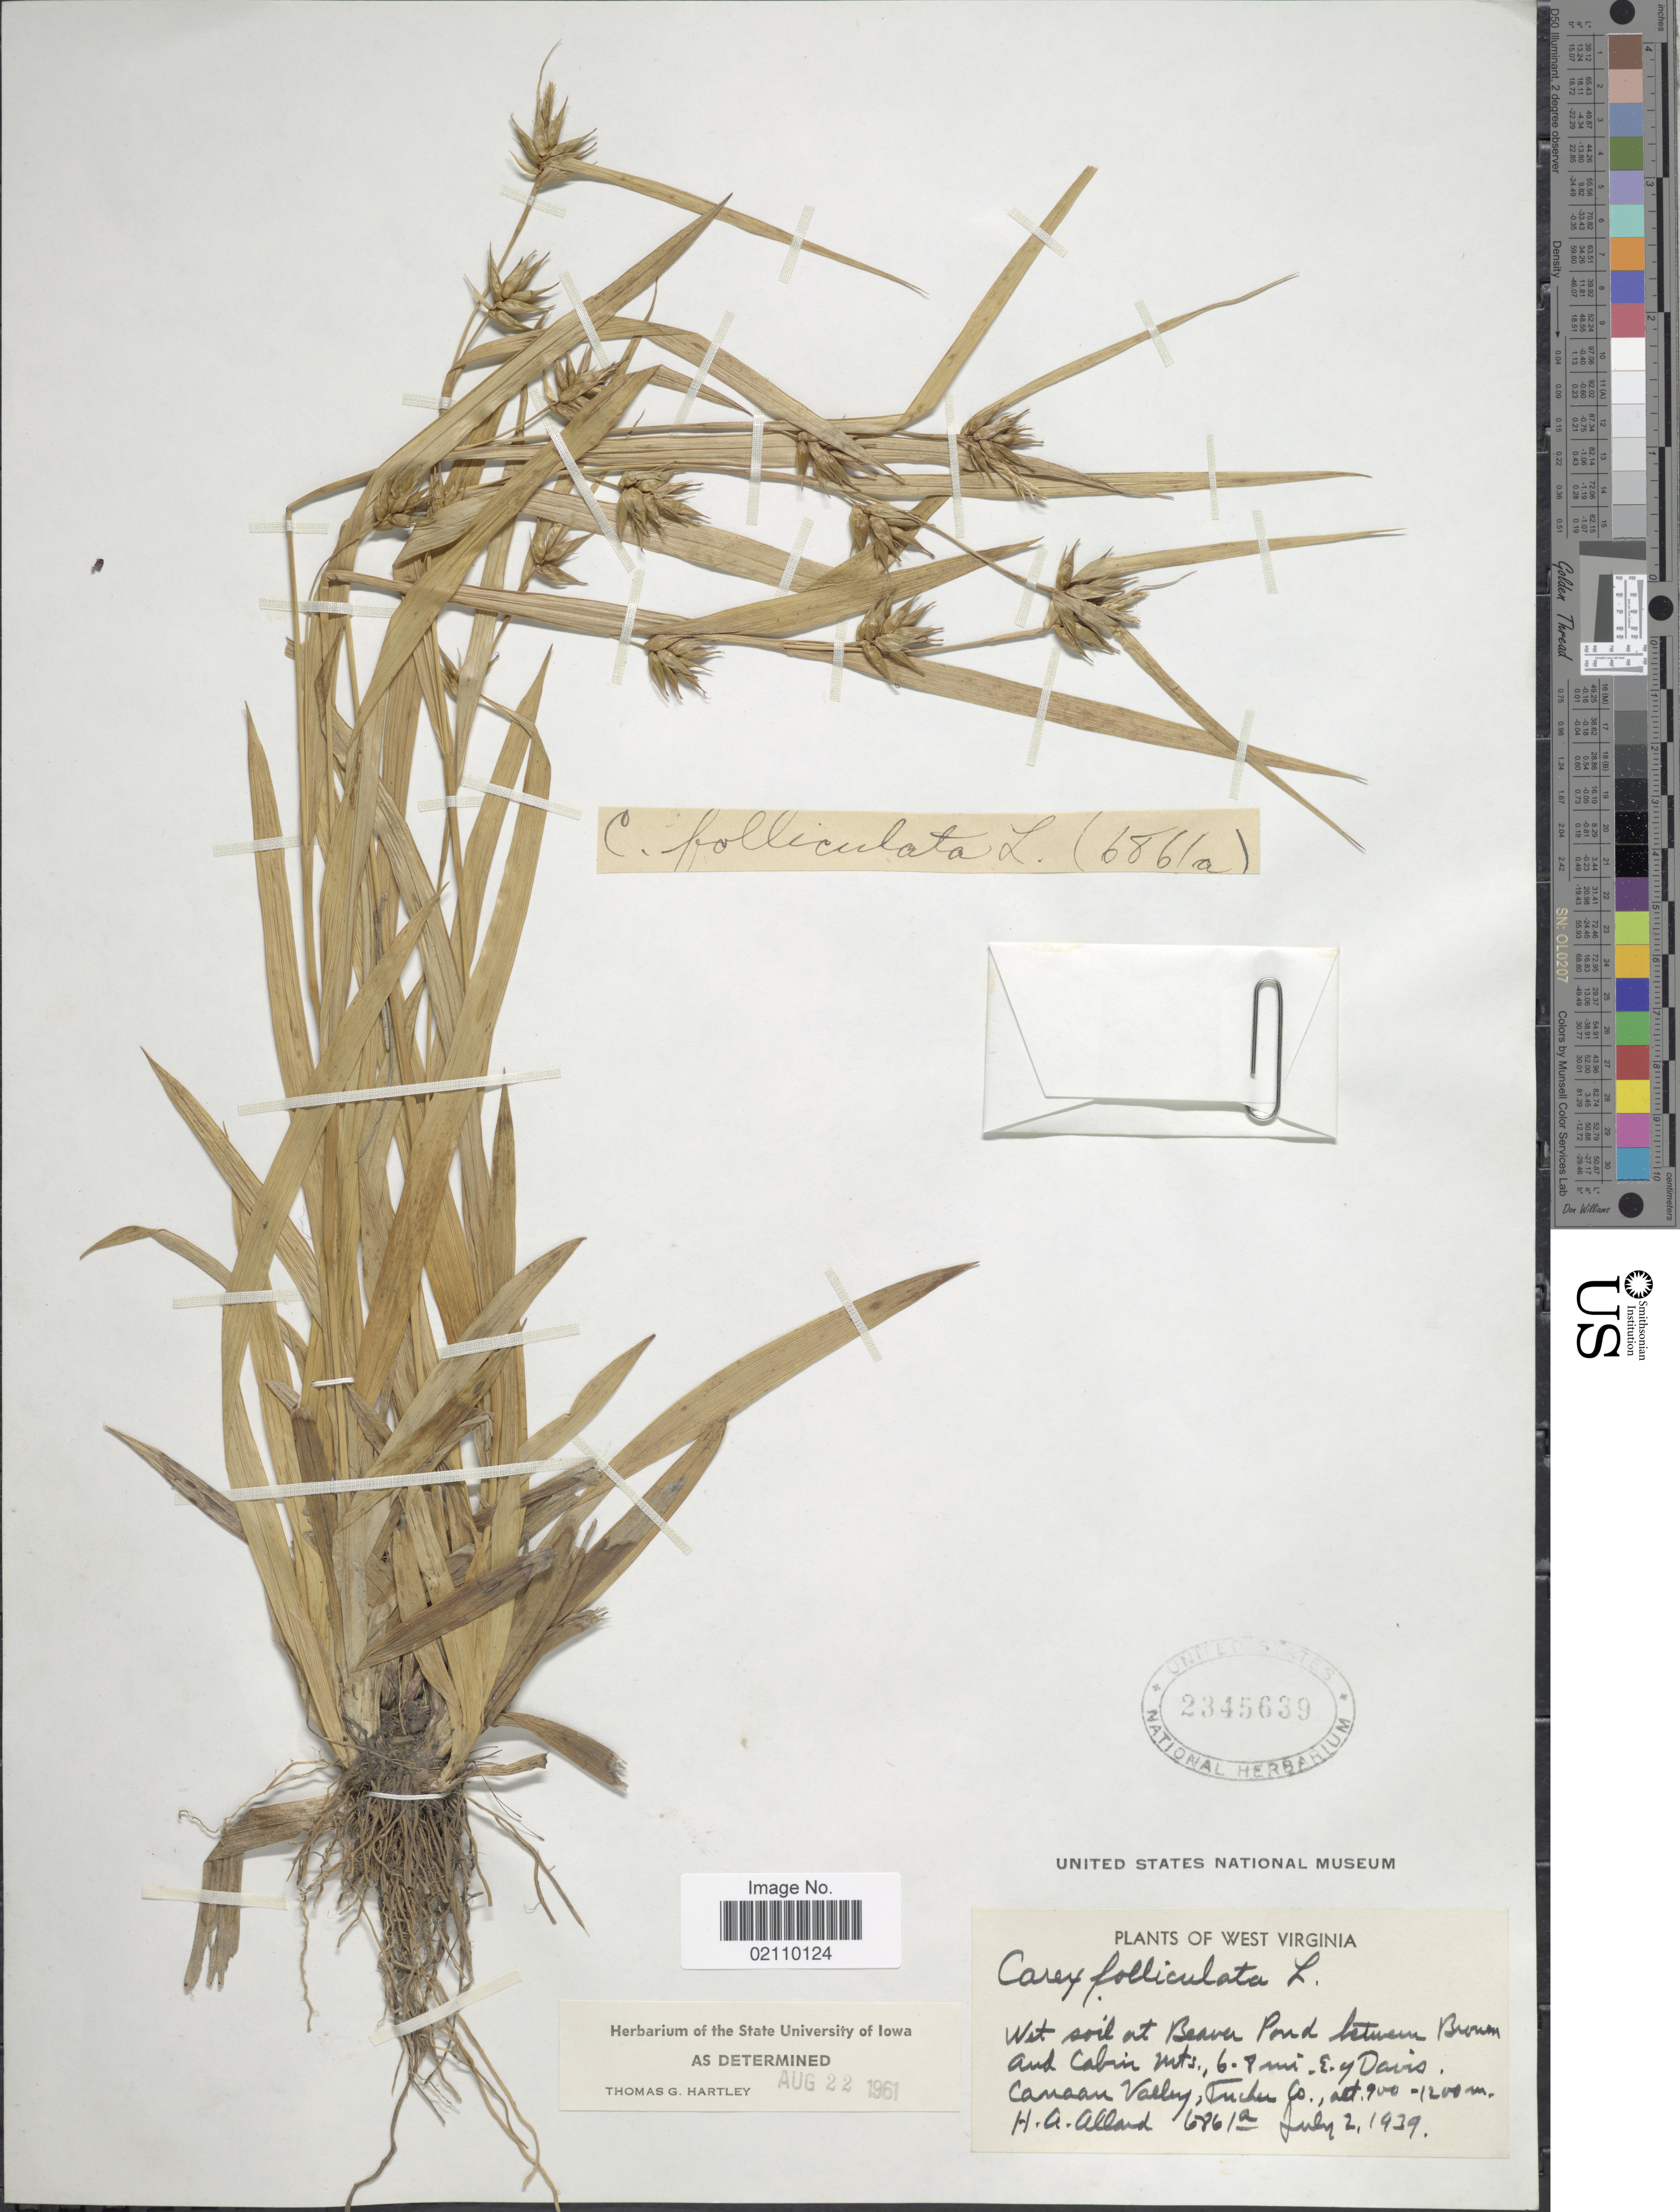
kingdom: Plantae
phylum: Tracheophyta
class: Liliopsida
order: Poales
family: Cyperaceae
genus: Carex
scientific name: Carex folliculata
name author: L.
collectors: H. A. Allard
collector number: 6861a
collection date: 1939-07-02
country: United States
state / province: West Virginia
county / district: Tucker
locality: Wet soil at Beaver Pond between Brown and Cabin Mts., 6-8 mi. E. of Davis, Canaan Valley, Tucker Co.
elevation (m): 900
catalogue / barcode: US 2345639